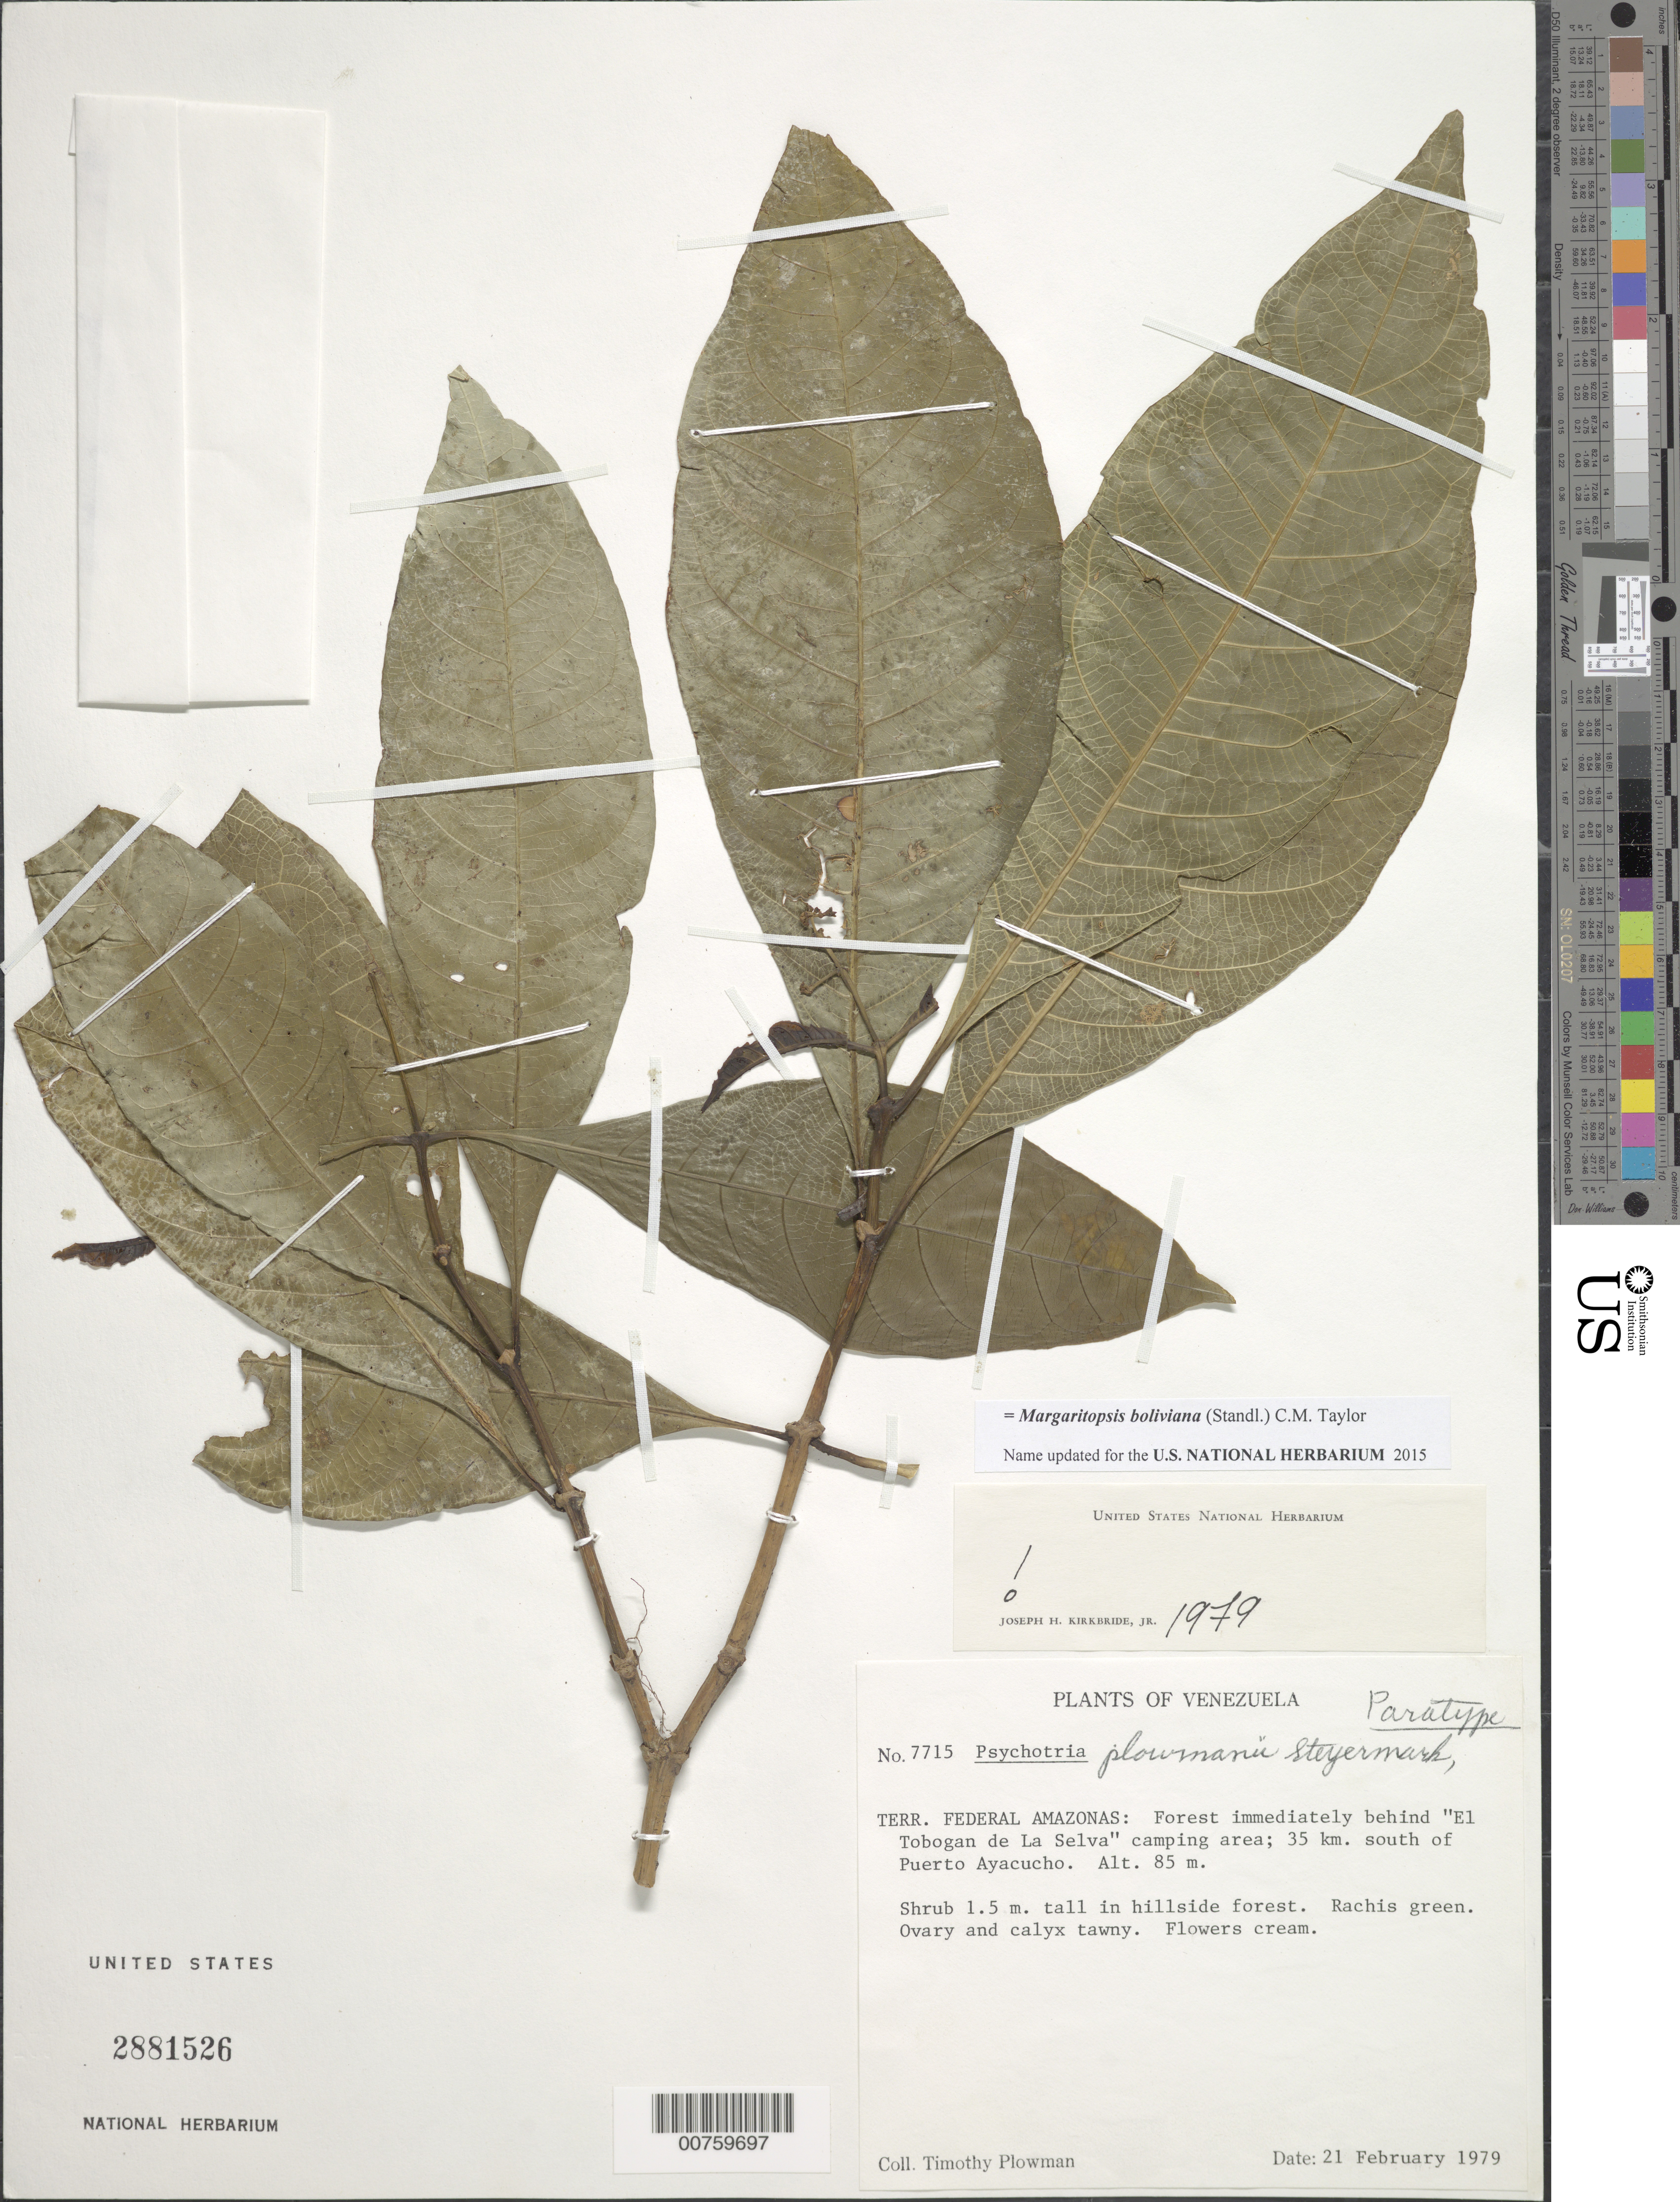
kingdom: Plantae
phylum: Tracheophyta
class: Magnoliopsida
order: Gentianales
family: Rubiaceae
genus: Psychotria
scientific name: Psychotria plowmanii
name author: Steyerm.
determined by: Kirkbride, J. H.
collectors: T. Plowman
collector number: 7715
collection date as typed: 21-Feb-79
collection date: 1979-02-21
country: Venezuela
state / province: Amazonas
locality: Puerto Ayacucho, 35 km south of; immediately behind "El Tobogan de La Selva" camping area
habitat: Hillside forest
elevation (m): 85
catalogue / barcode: US 2881526